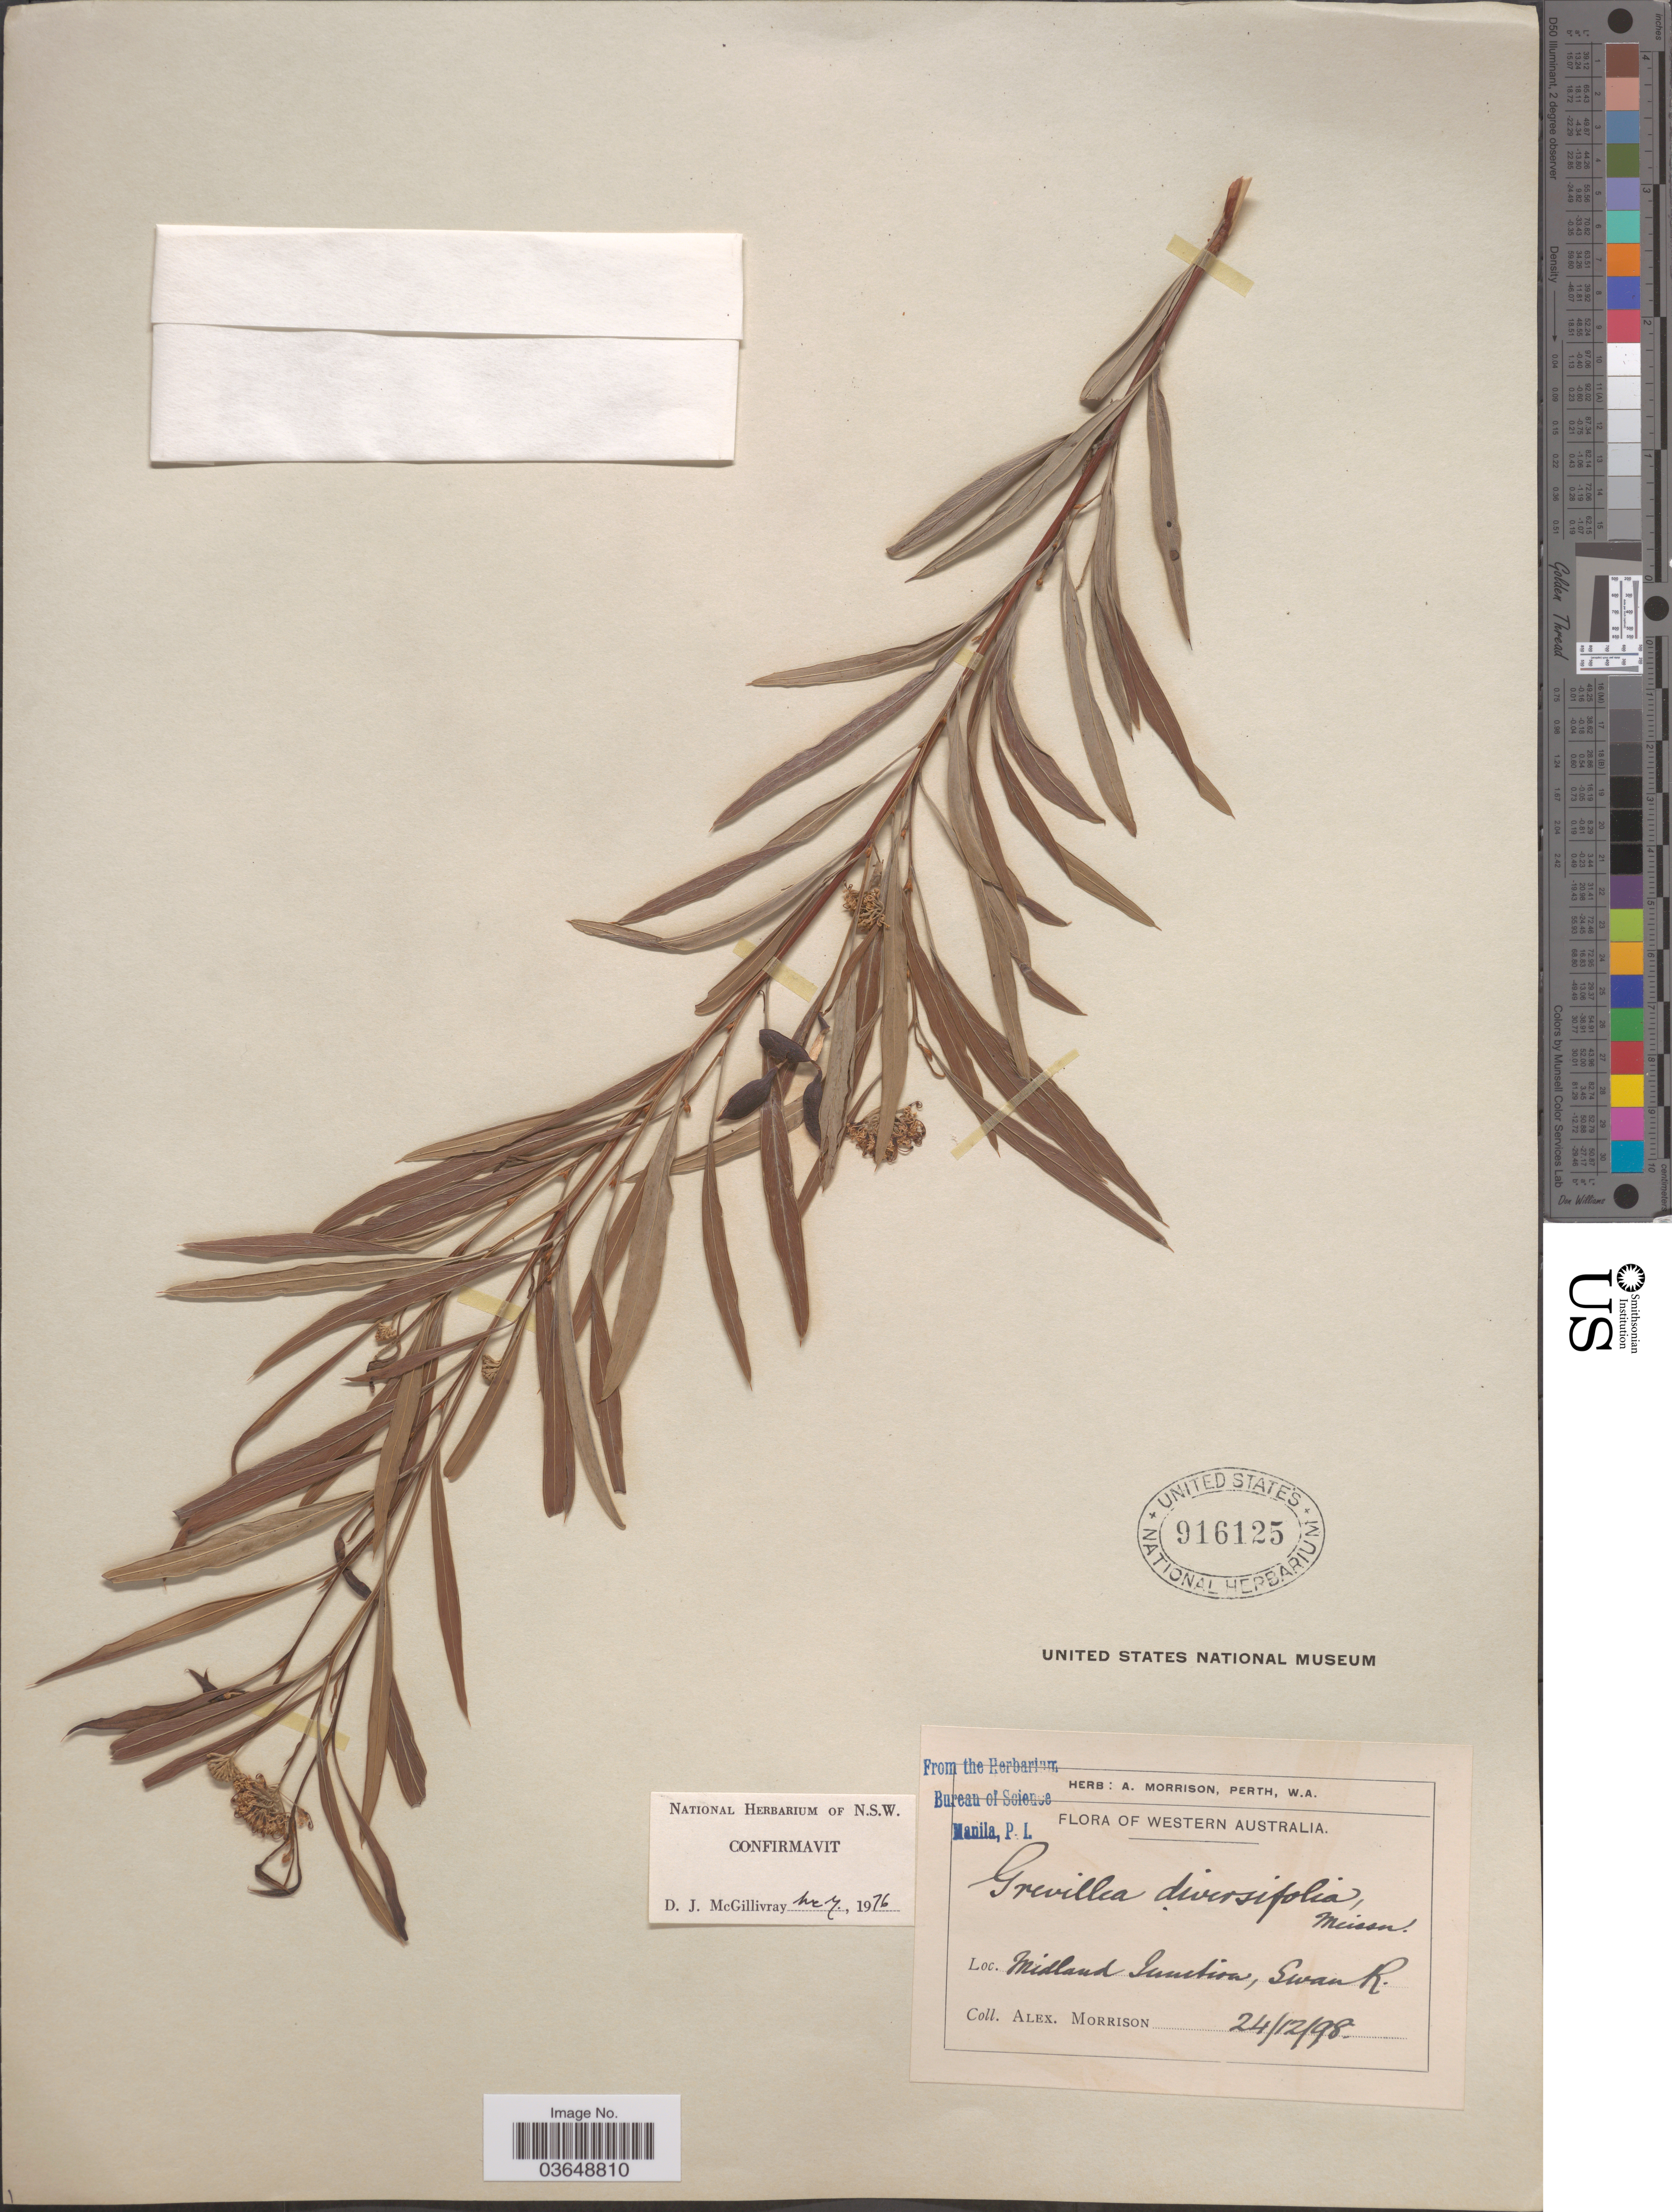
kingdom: Plantae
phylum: Tracheophyta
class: Magnoliopsida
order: Proteales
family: Proteaceae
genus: Grevillea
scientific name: Grevillea diversifolia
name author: Meisn.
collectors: A. Morrison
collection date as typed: Transcribed d/m/y: 24/12/98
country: Australia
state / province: Western Australia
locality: Midland Junction, Swan R.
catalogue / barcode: US 916125